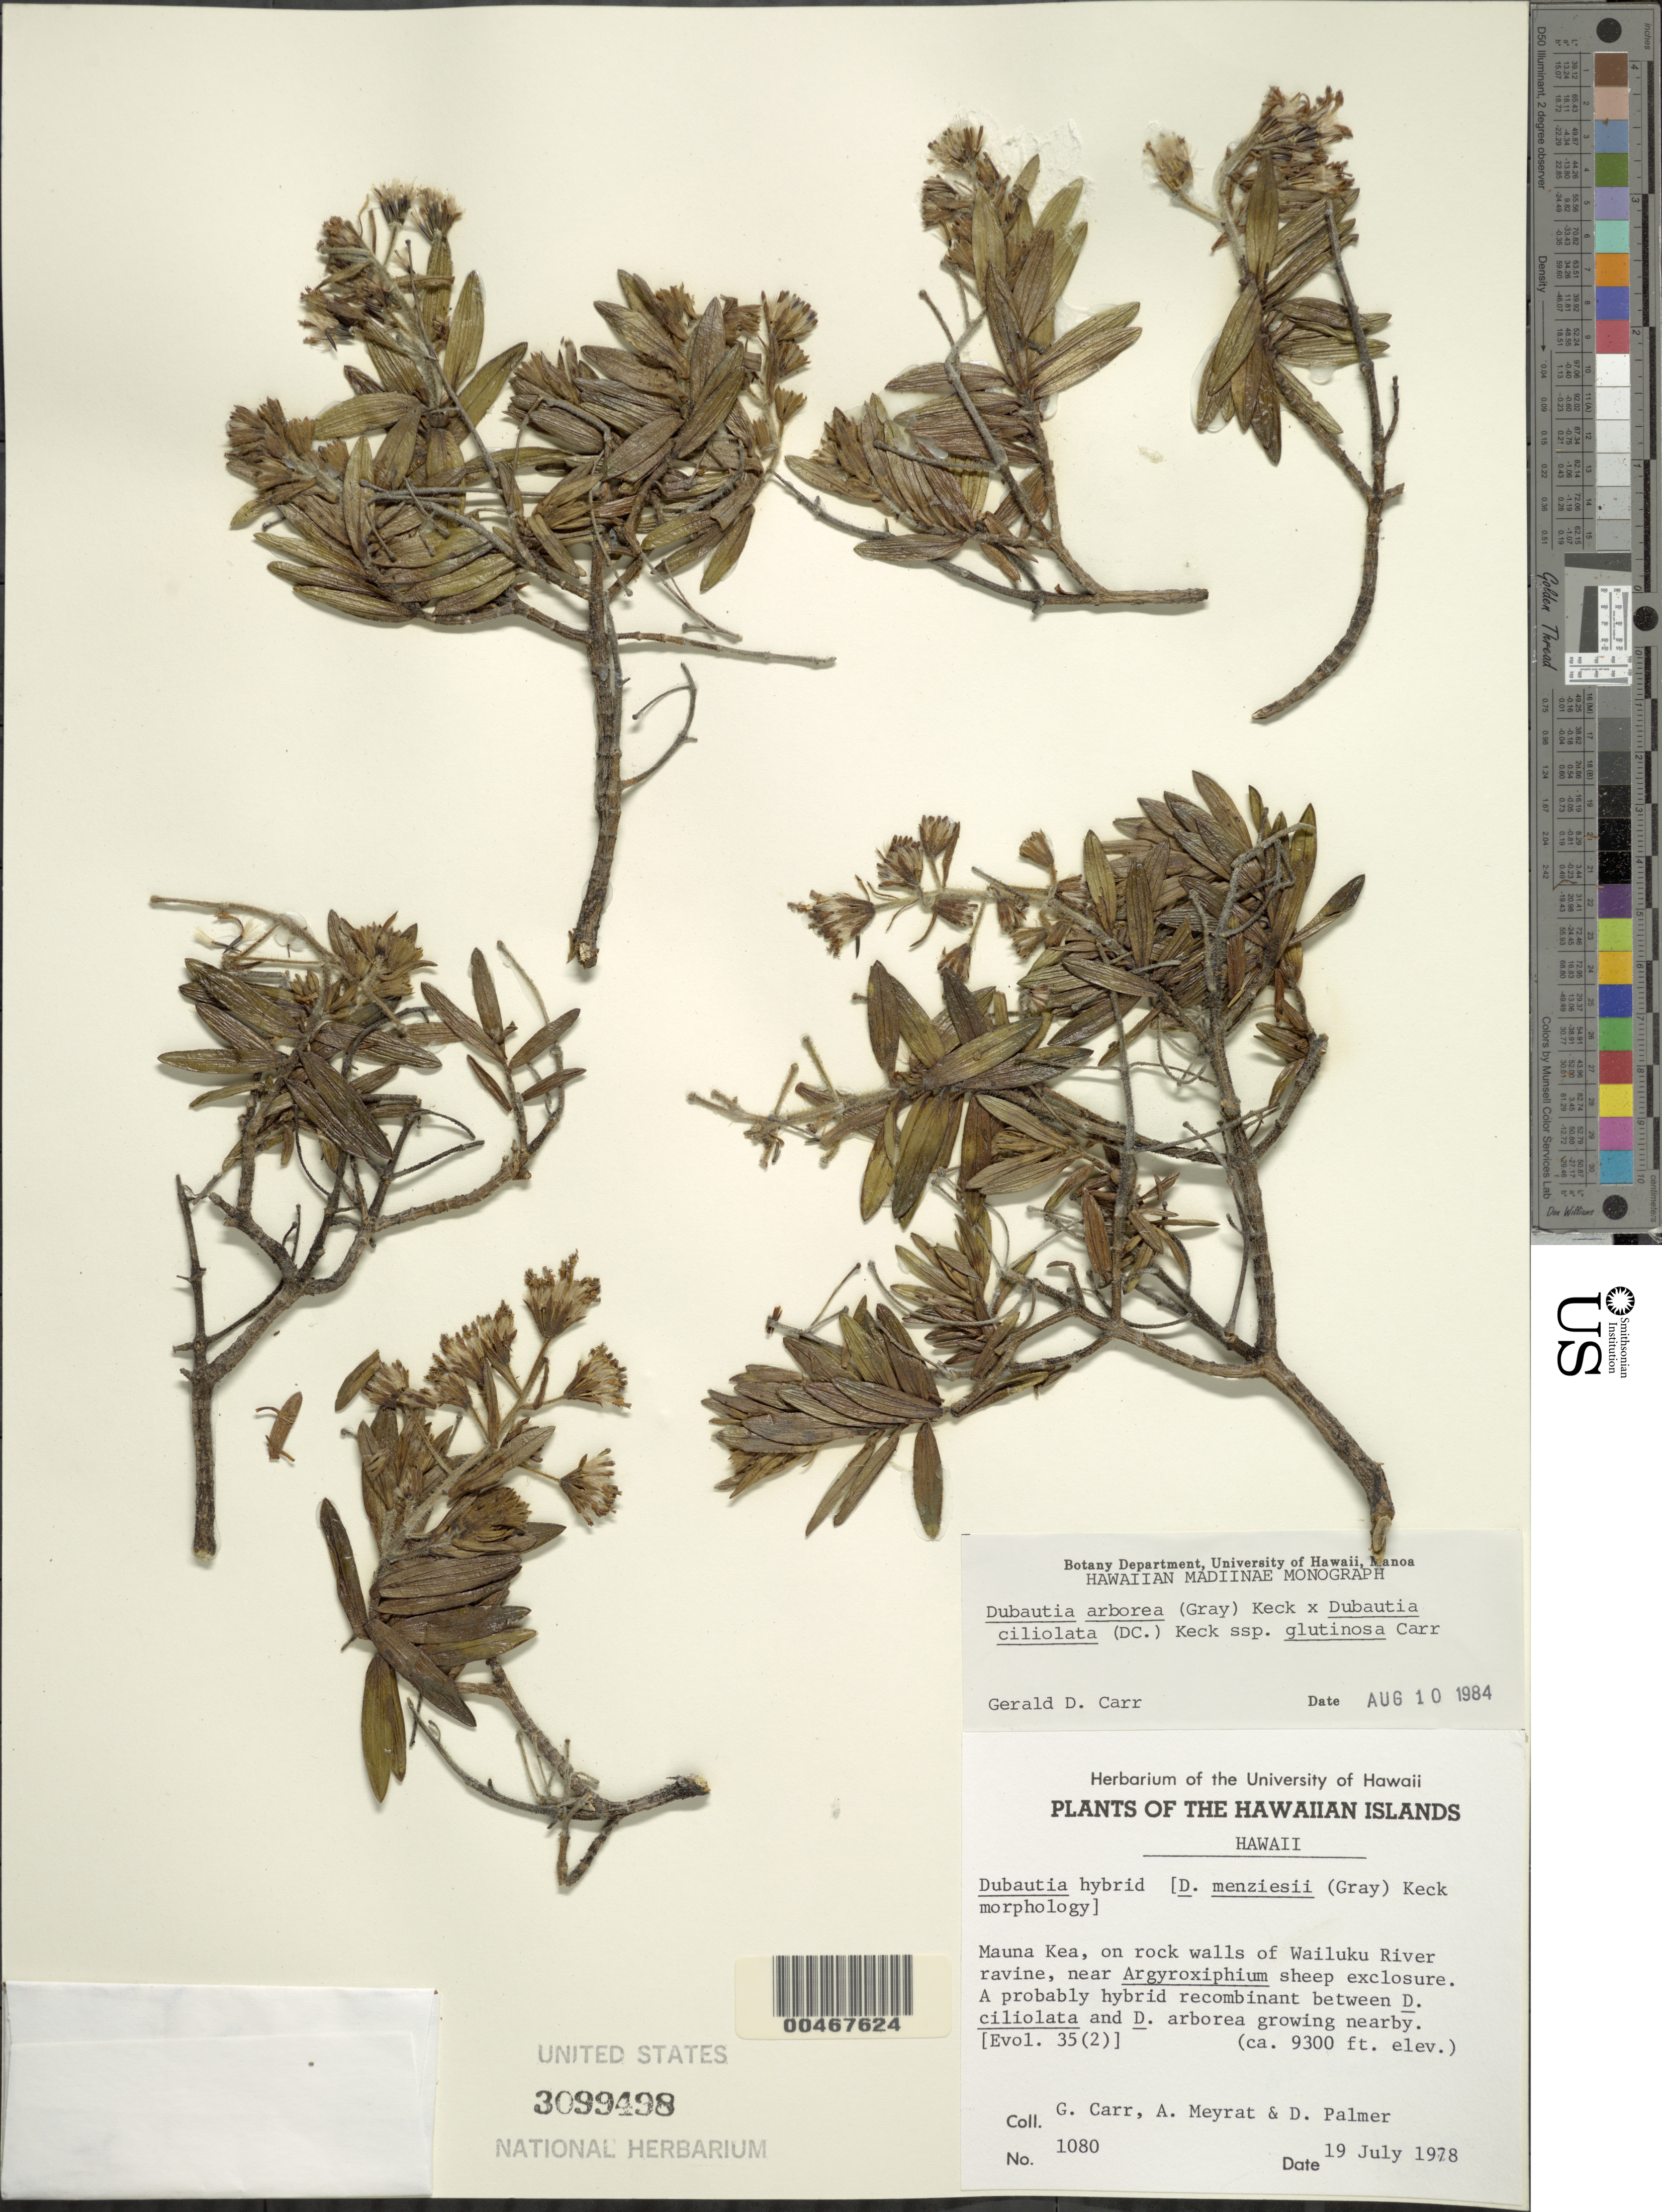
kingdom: Plantae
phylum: Tracheophyta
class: Magnoliopsida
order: Asterales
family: Asteraceae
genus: Dubautia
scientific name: Dubautia arborea x D. ciliolata var. glutinosa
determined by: Carr, G. D.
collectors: G. D. Carr, A. Meyrat & D. Palmer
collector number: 1080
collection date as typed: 19 Jul 1978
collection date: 1978-07-19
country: United States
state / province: Hawaii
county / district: Hawaii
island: Hawaii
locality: Mauna Kea, on rock walls of Wailuku River ravine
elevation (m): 2835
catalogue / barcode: US 3099498